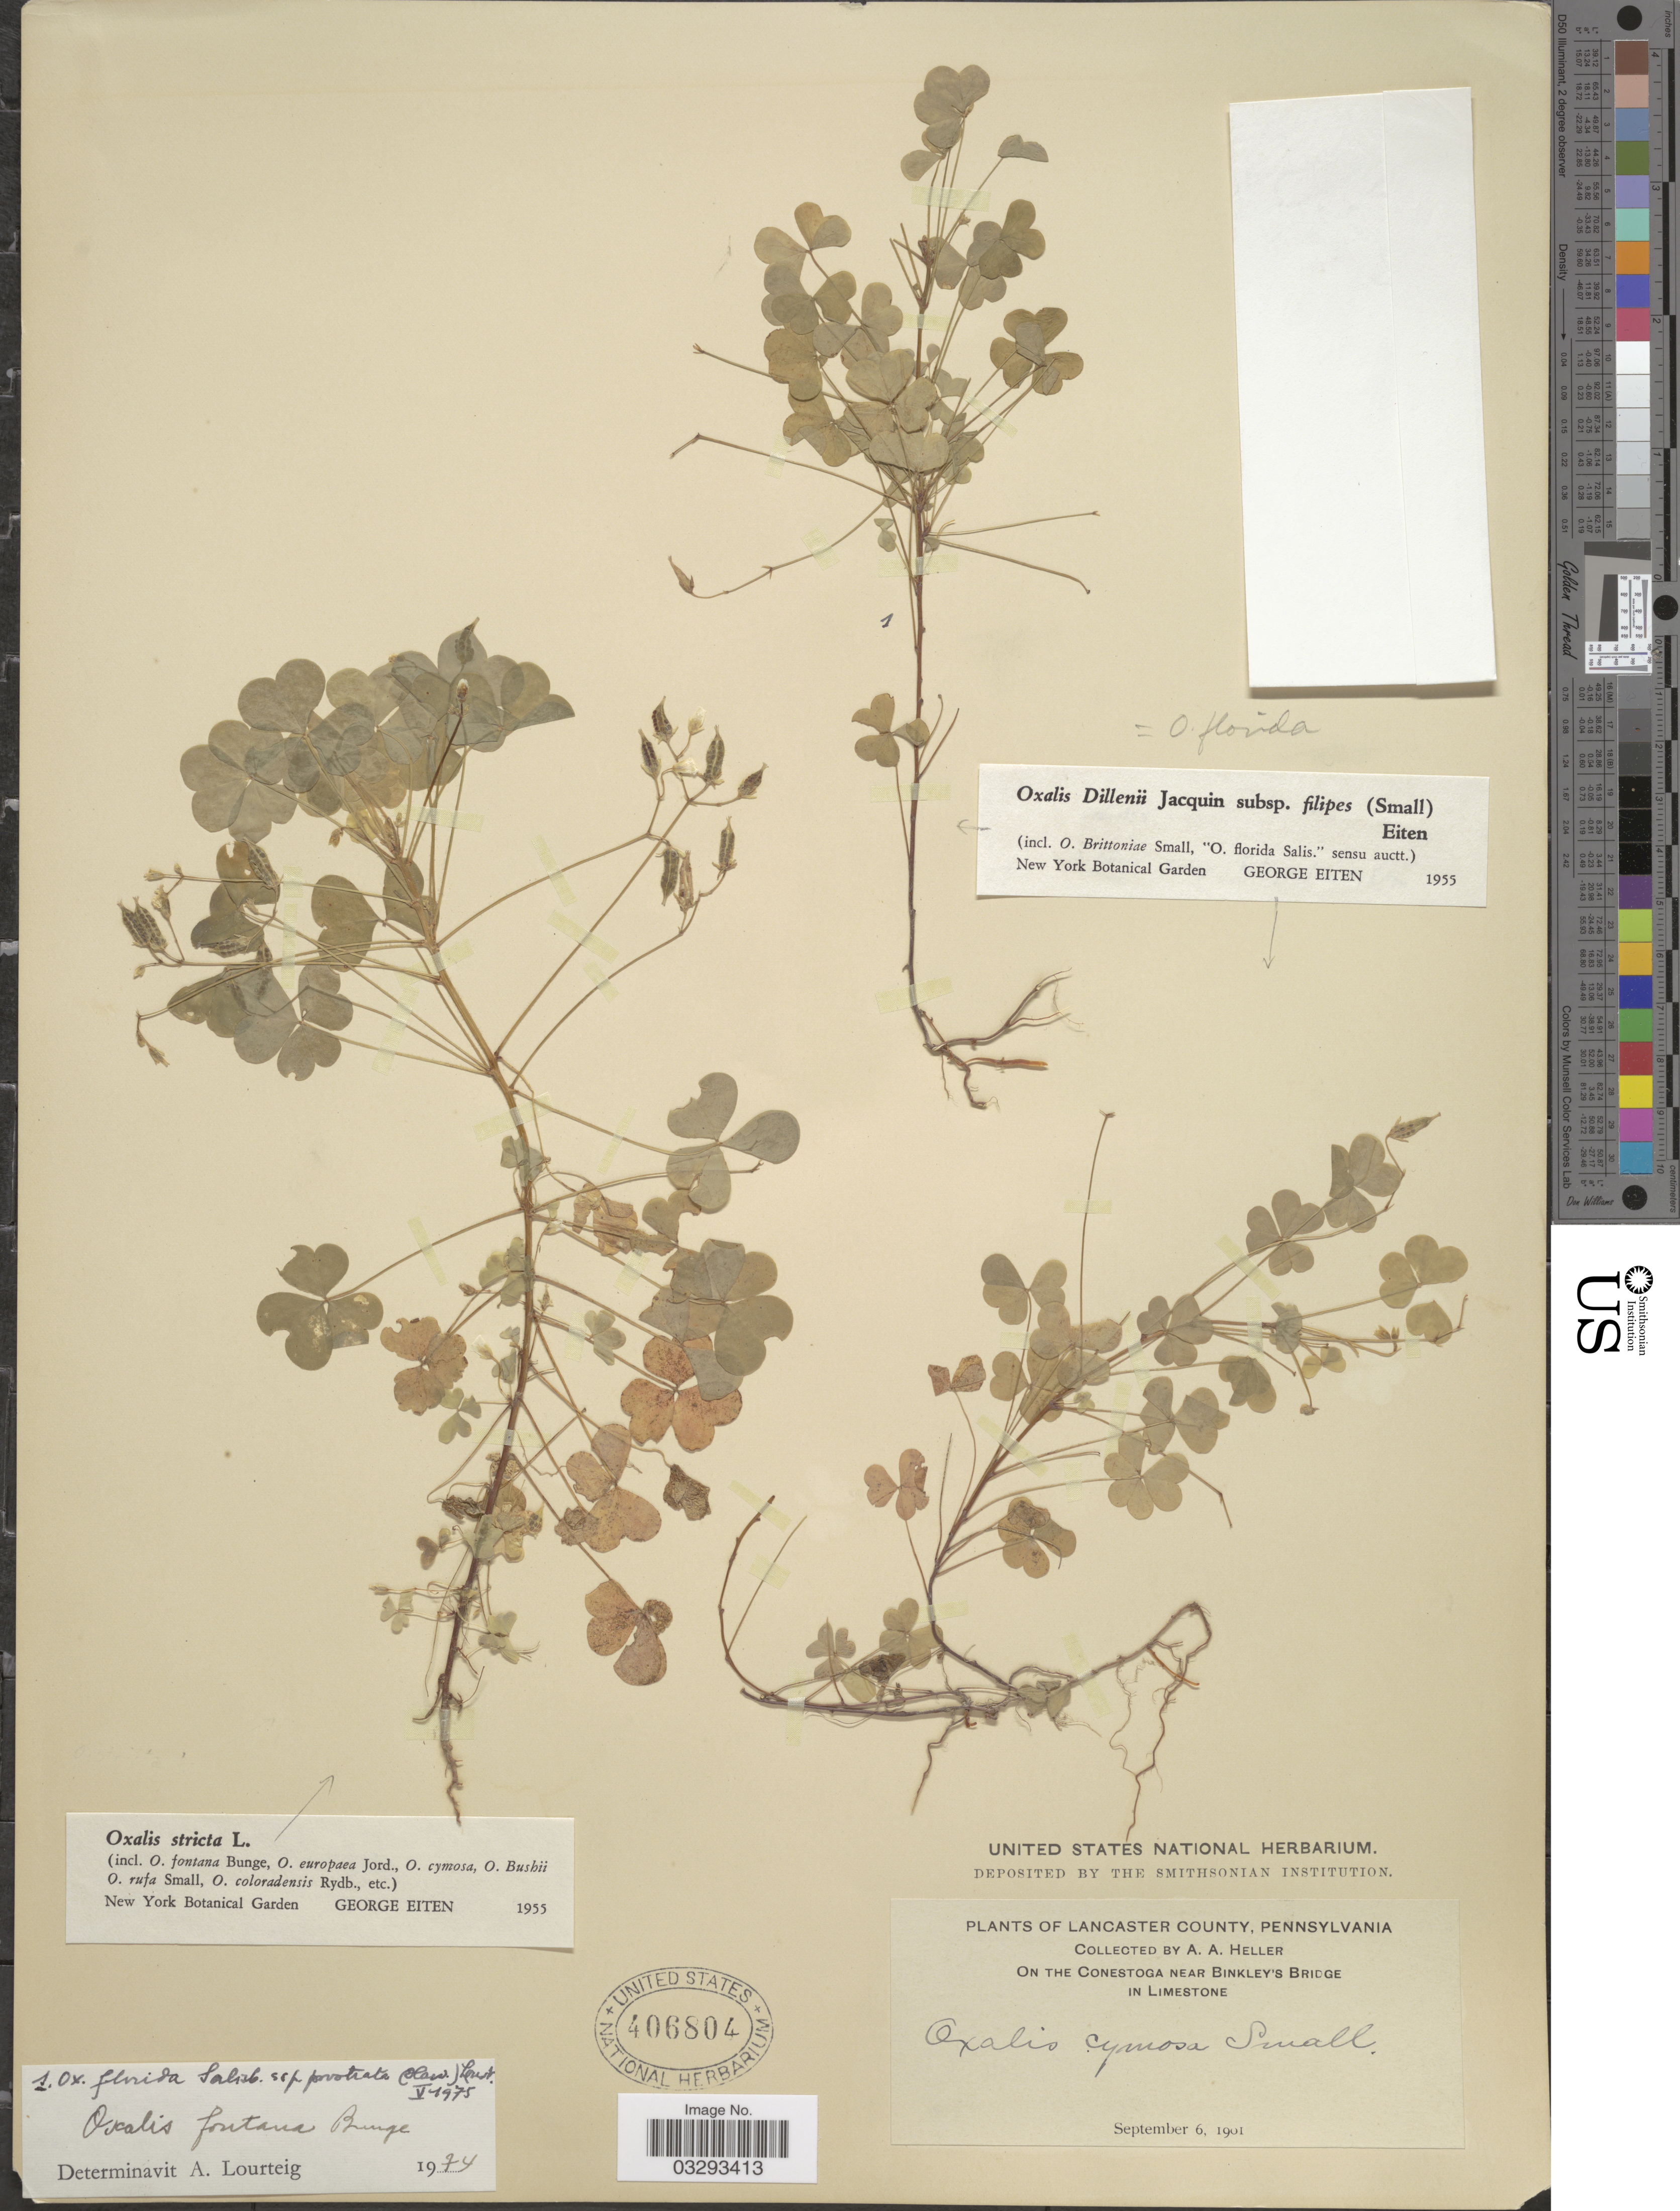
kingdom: Plantae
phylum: Tracheophyta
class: Magnoliopsida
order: Oxalidales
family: Oxalidaceae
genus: Oxalis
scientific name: Oxalis florida subsp. prostrata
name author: (Haw.) Lourteig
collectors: A. A. Heller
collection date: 1901-09-06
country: United States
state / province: Pennsylvania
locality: Lancaster County. On the Conestoga near Binkley's Bridge.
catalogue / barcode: US 406804